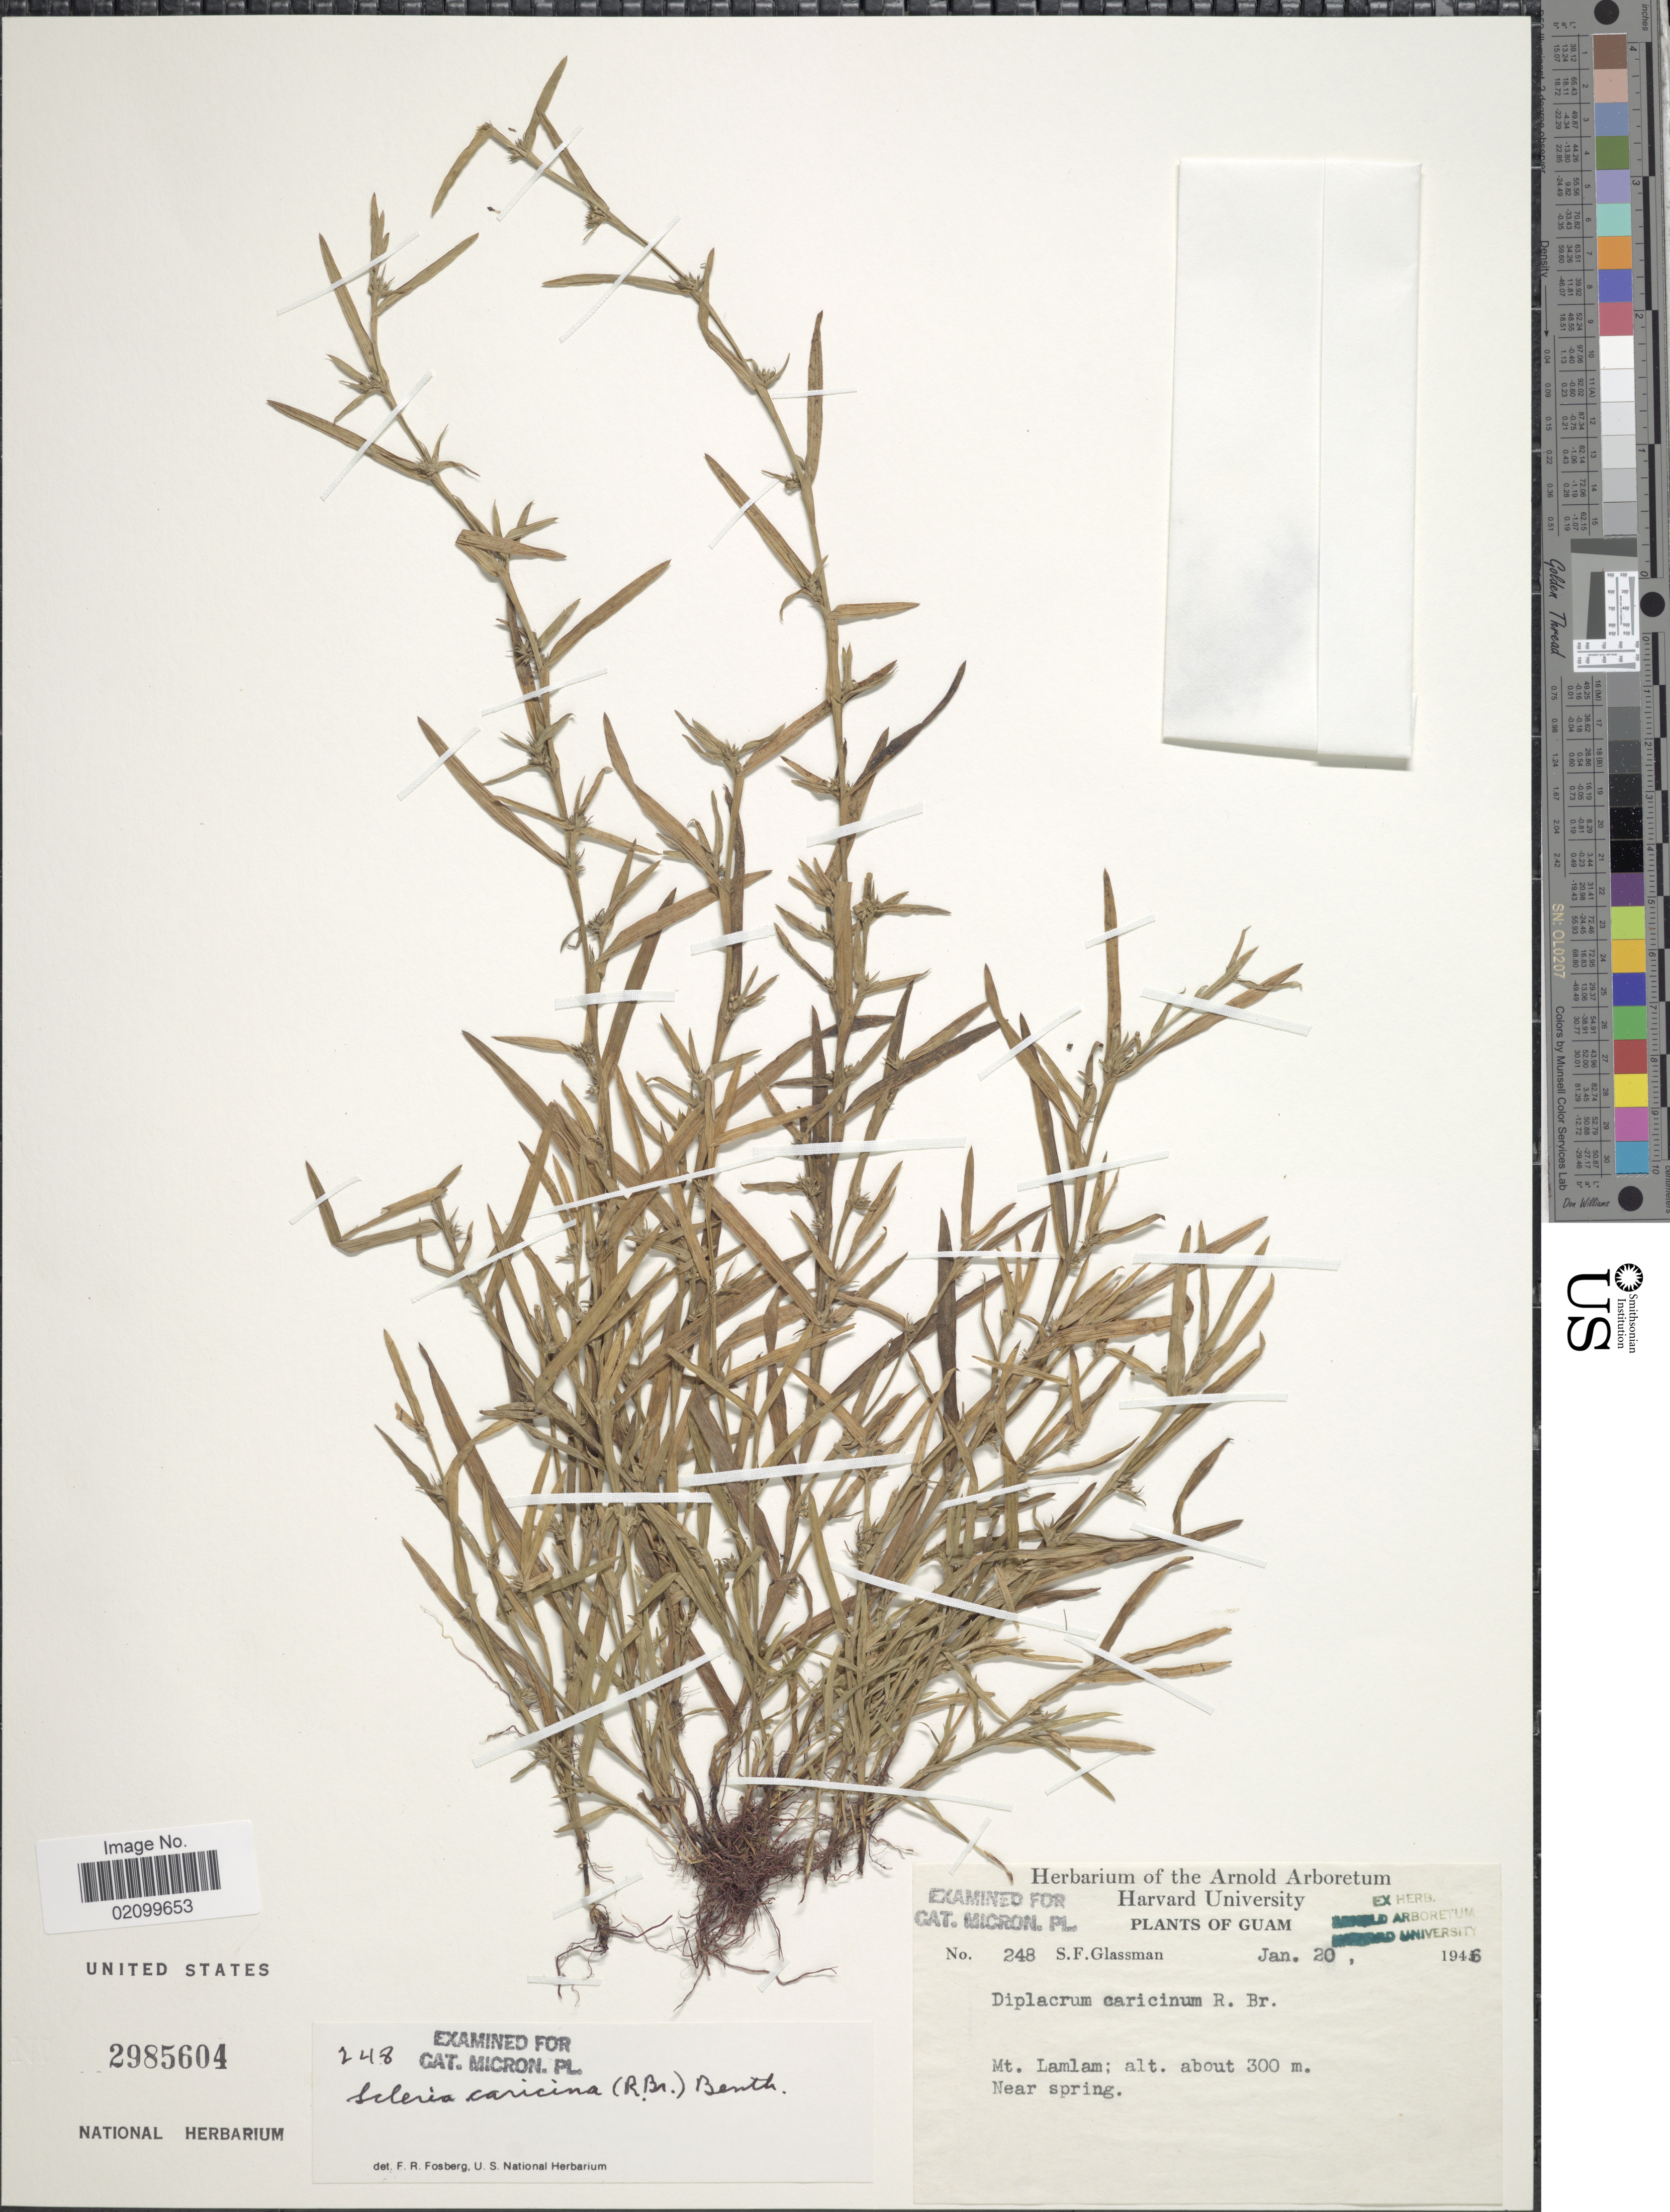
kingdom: Plantae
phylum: Tracheophyta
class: Liliopsida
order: Poales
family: Cyperaceae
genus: Diplacrum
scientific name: Diplacrum caricinum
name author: R. Br.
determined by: Strong, Mark T., (BOT), Smithsonian Institution - National Museum of Natural History (UNITED STATES)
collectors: S. F. Glassman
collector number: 248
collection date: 1946-01-20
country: Guam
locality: Mt. Lamlam, near spring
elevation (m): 300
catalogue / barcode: US 2985604